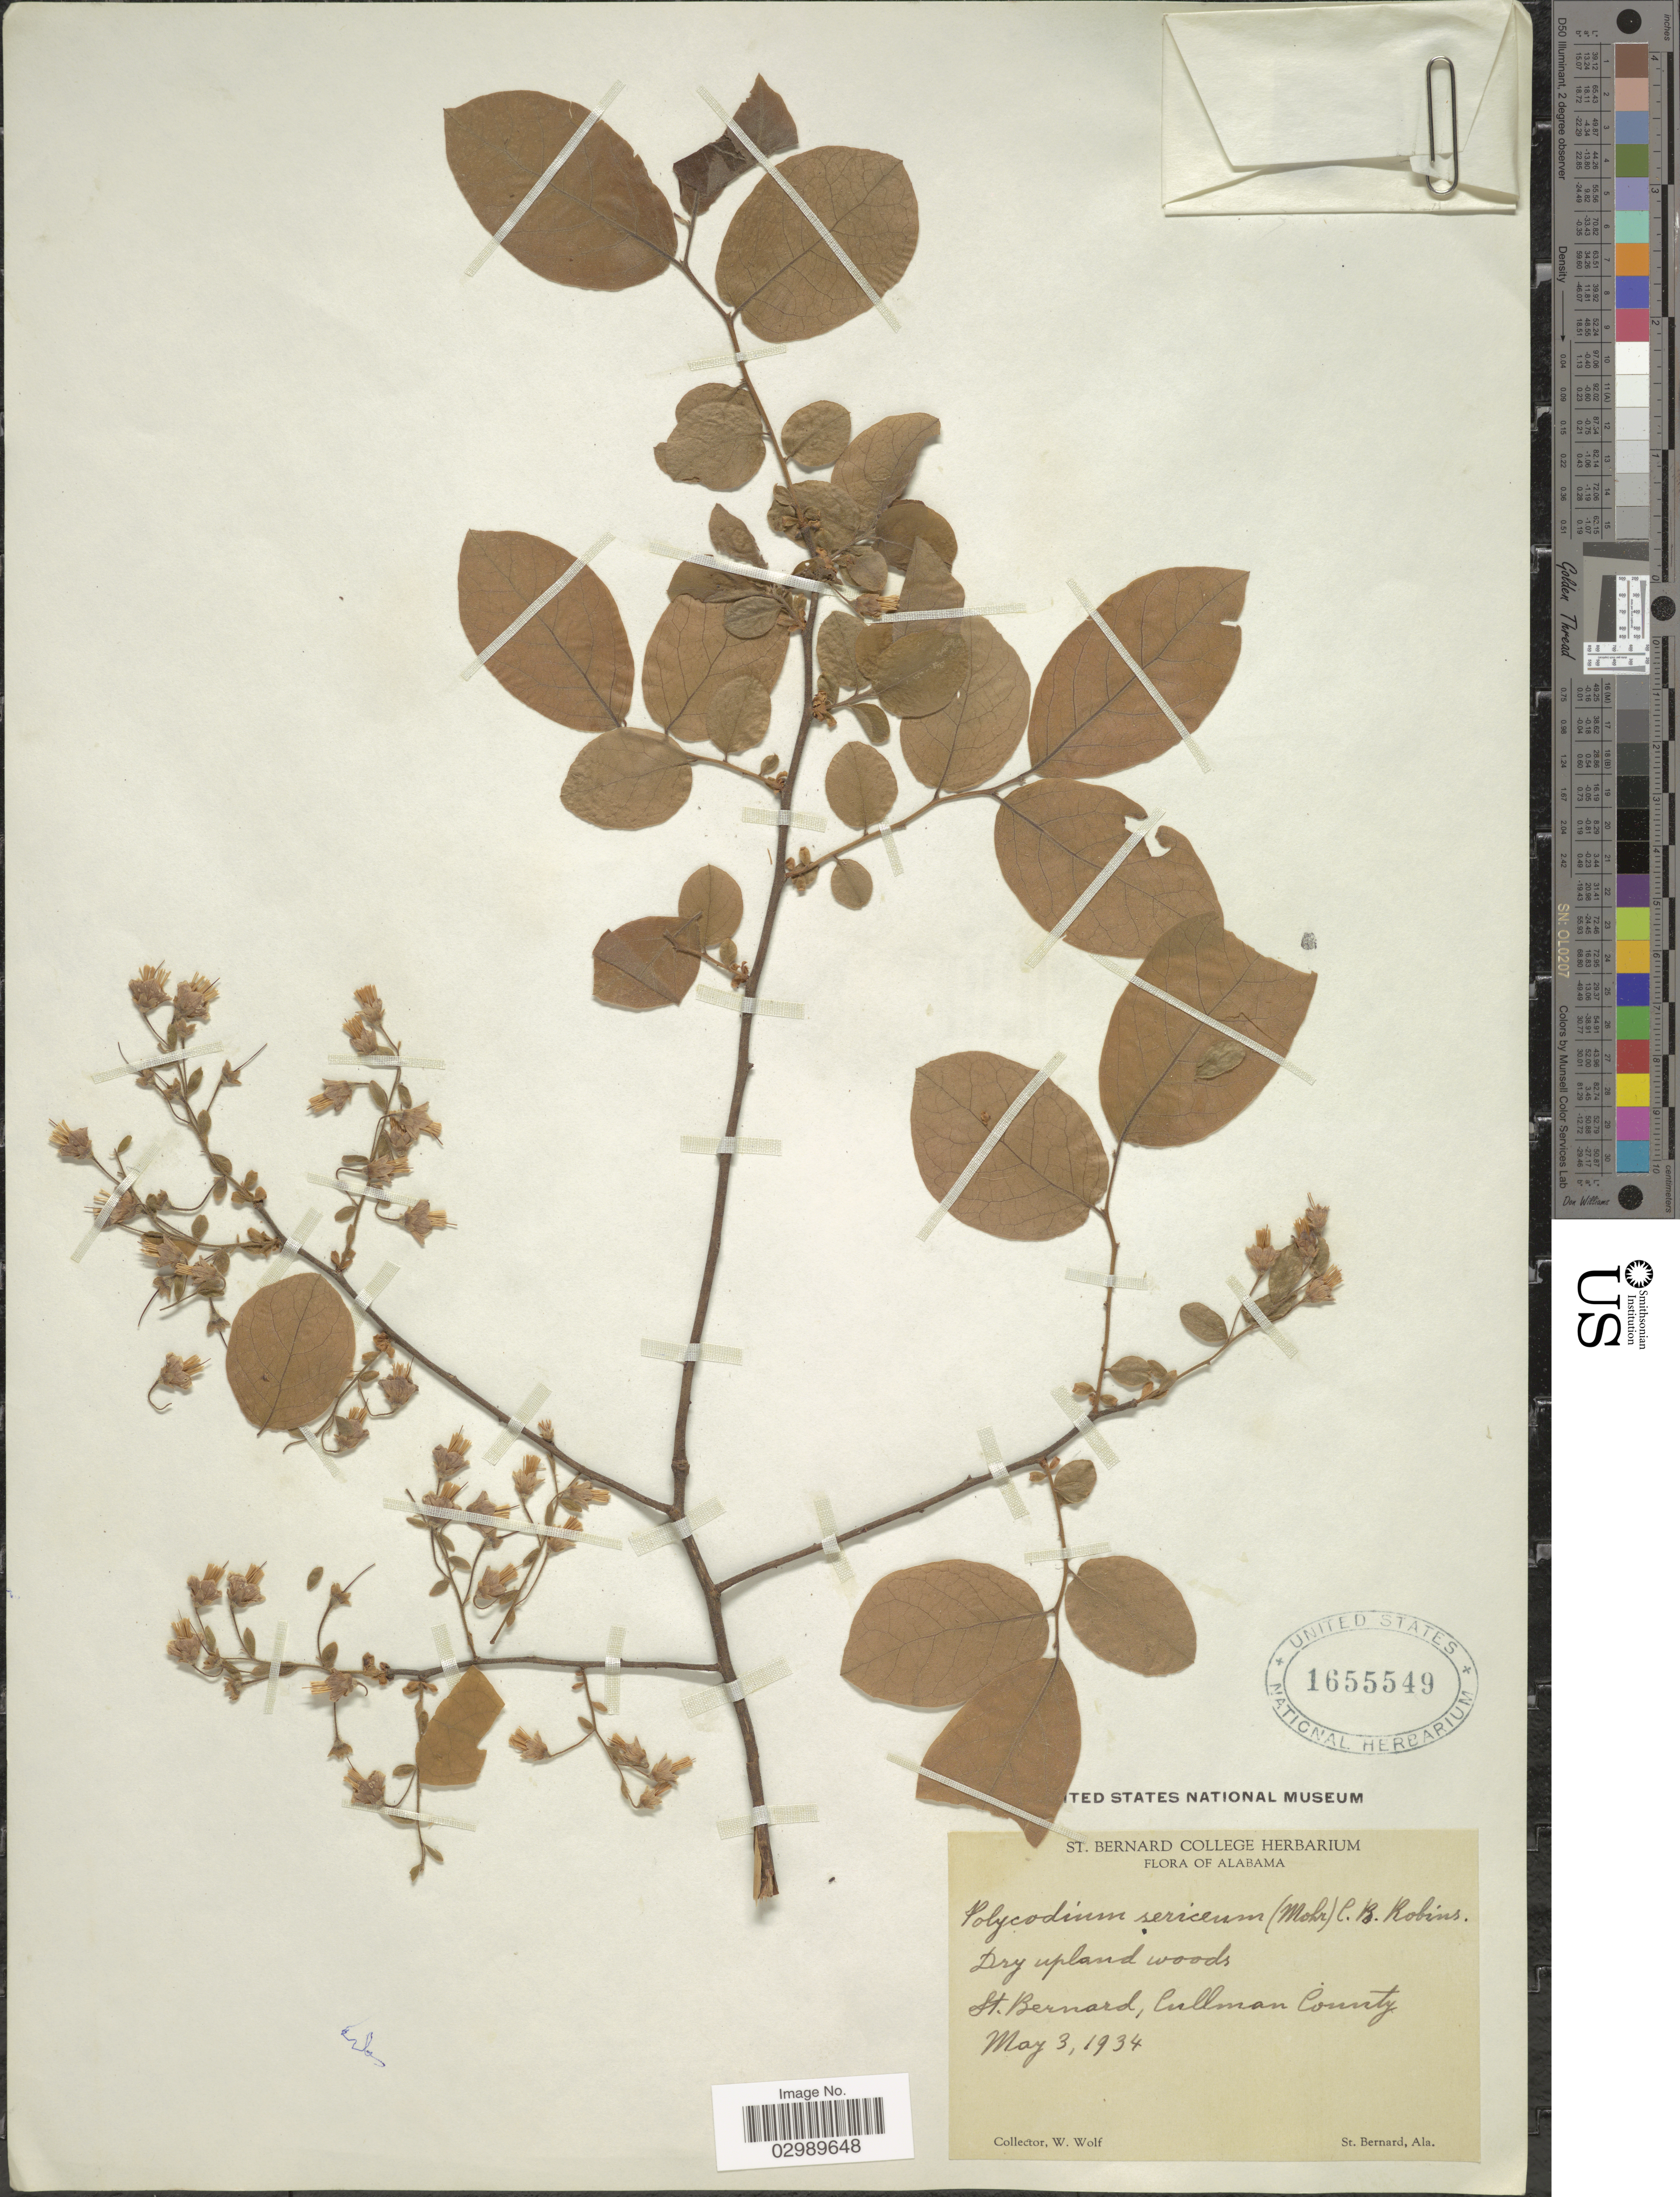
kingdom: Plantae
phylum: Tracheophyta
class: Magnoliopsida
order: Ericales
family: Ericaceae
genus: Vaccinium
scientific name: Vaccinium sericeum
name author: (C. Mohr) E.J. Palmer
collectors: W. Wolf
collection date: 1934-05-03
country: United States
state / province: Alabama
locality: St. Bernard, Cullman County.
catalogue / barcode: US 1655549